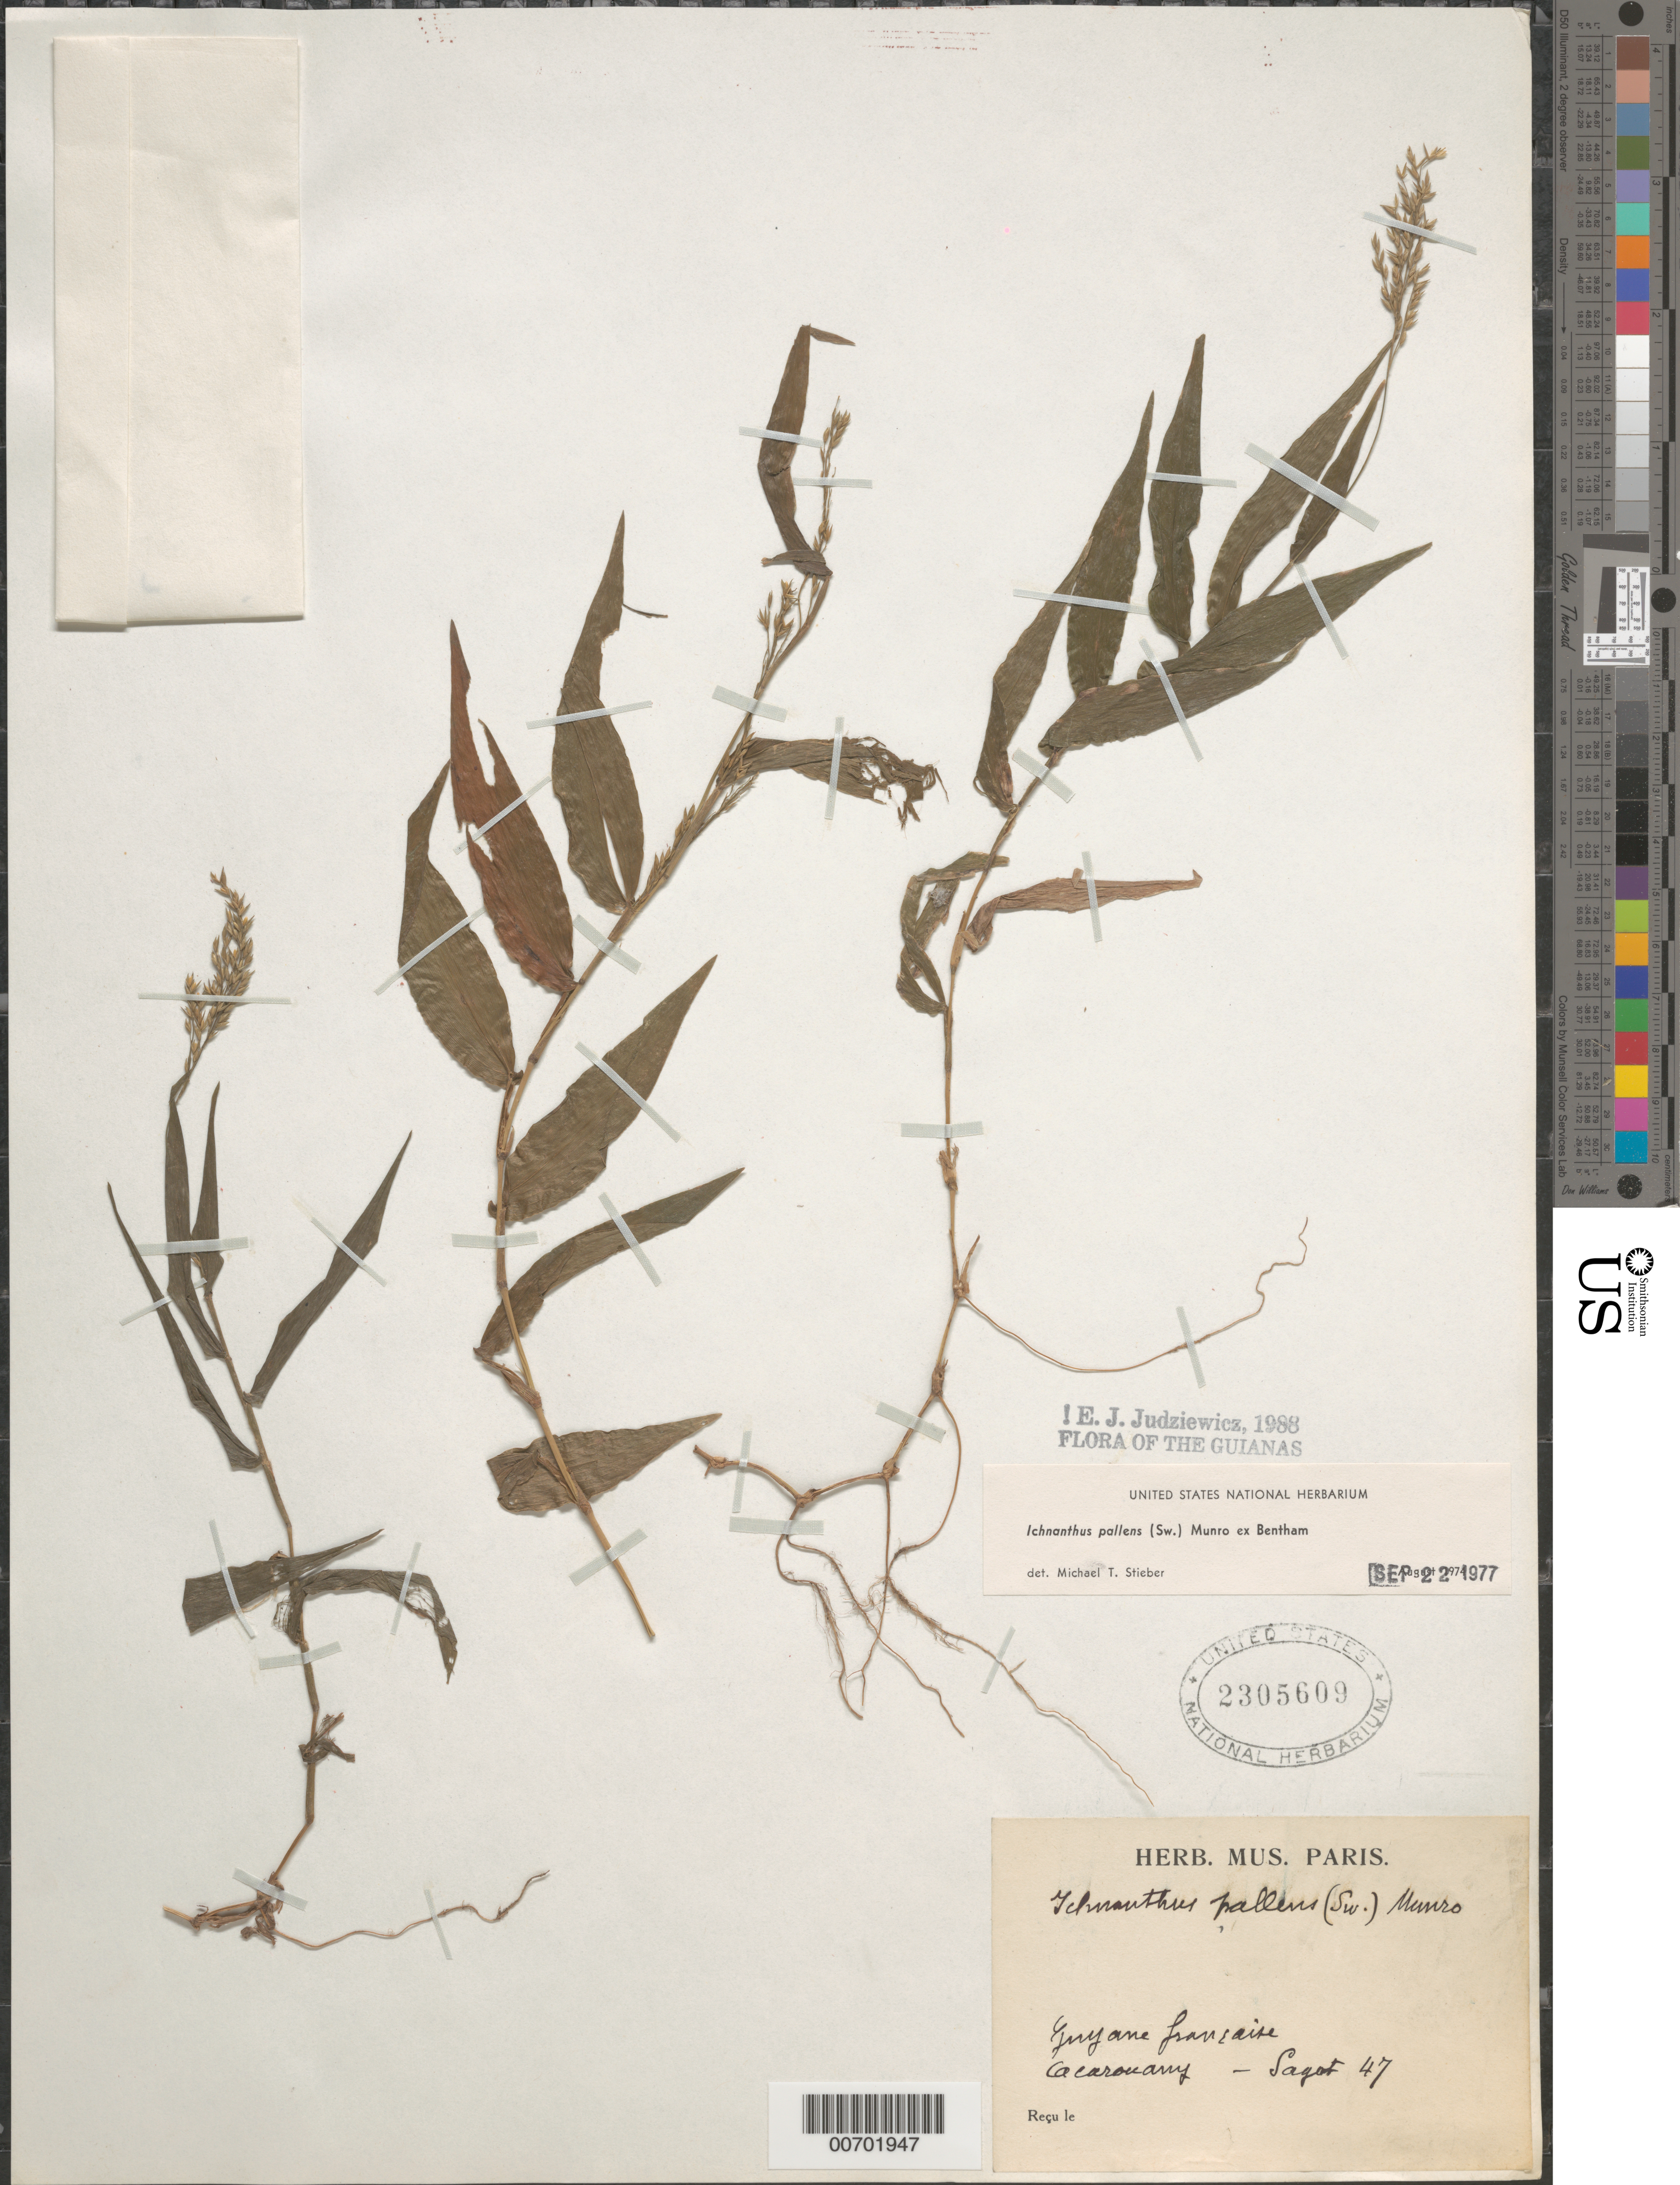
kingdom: Plantae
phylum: Tracheophyta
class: Liliopsida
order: Poales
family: Poaceae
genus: Ichnanthus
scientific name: Ichnanthus pallens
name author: (Sw.) Munro ex Benth.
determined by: Judziewicz, E. J.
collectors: P. A. Sagot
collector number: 47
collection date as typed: s.d.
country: French Guiana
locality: Karouany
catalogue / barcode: US 2305609